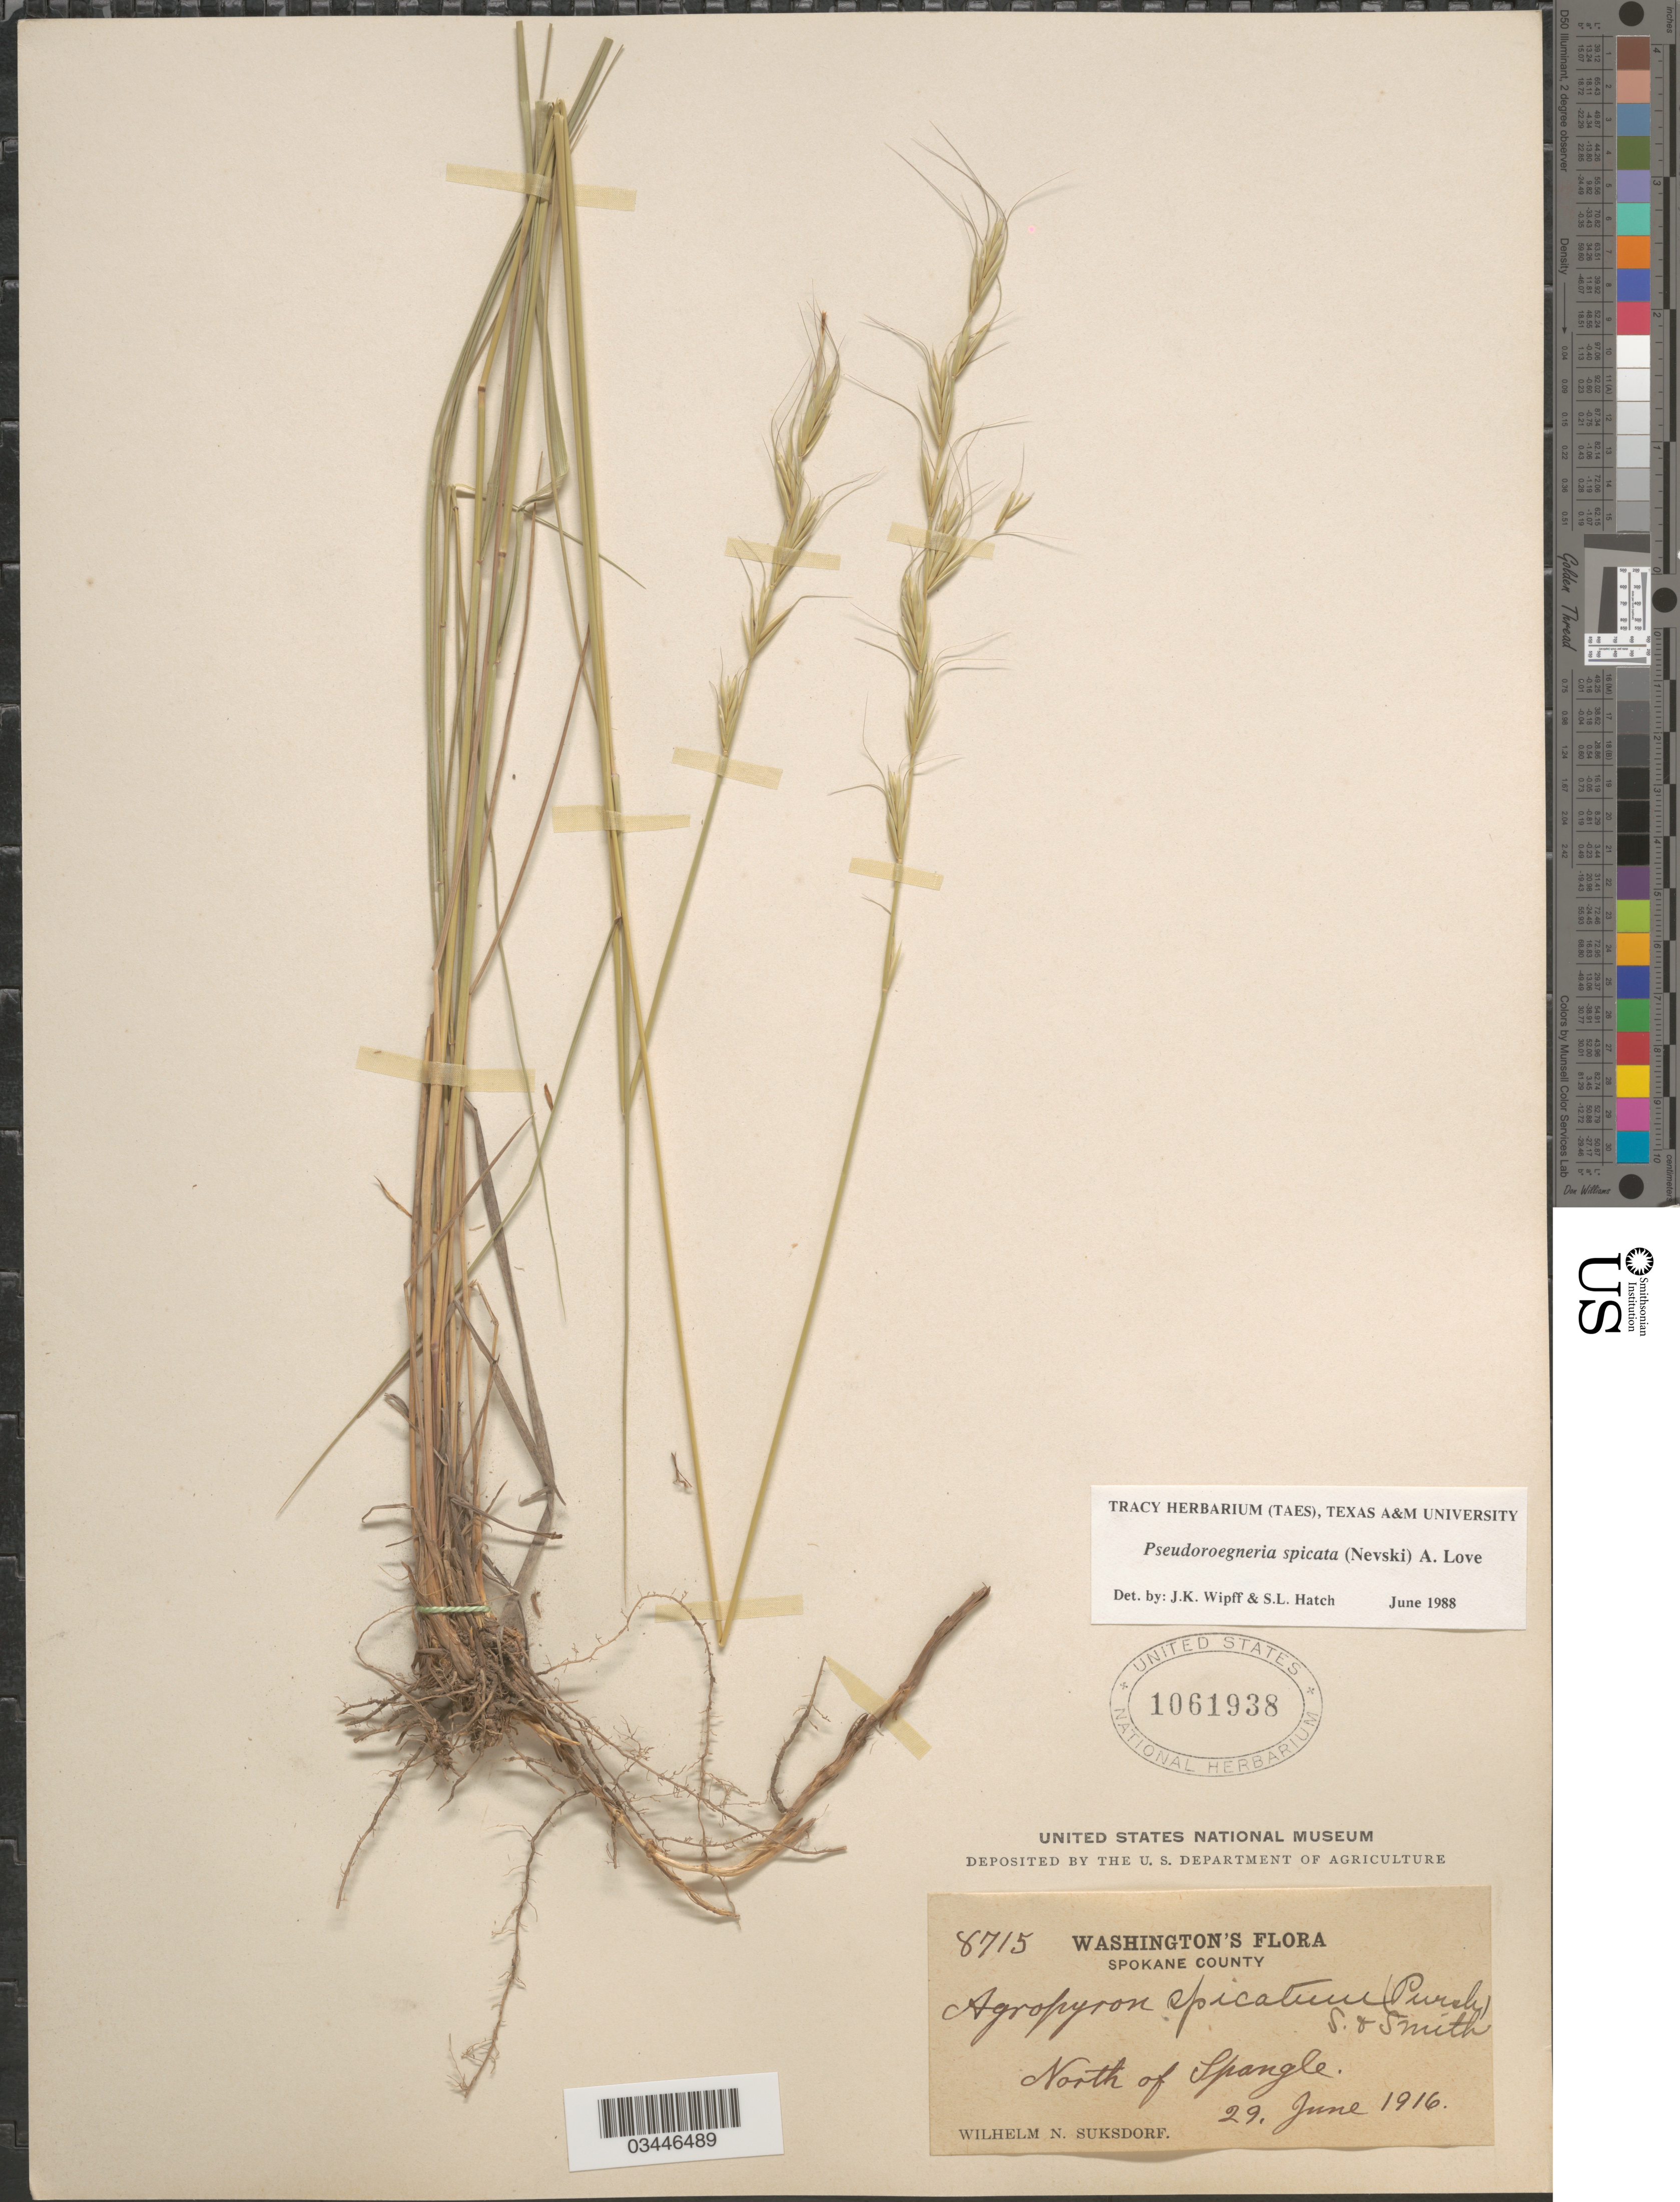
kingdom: Plantae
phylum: Tracheophyta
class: Liliopsida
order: Poales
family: Poaceae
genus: Pseudoroegneria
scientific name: Pseudoroegneria spicata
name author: (Pursh) Á. Löve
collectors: W. N. Suksdorf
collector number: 8715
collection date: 1916-06-29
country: United States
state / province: Washington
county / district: Spokane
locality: Spokane County. North of Spangle.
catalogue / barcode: US 1061938